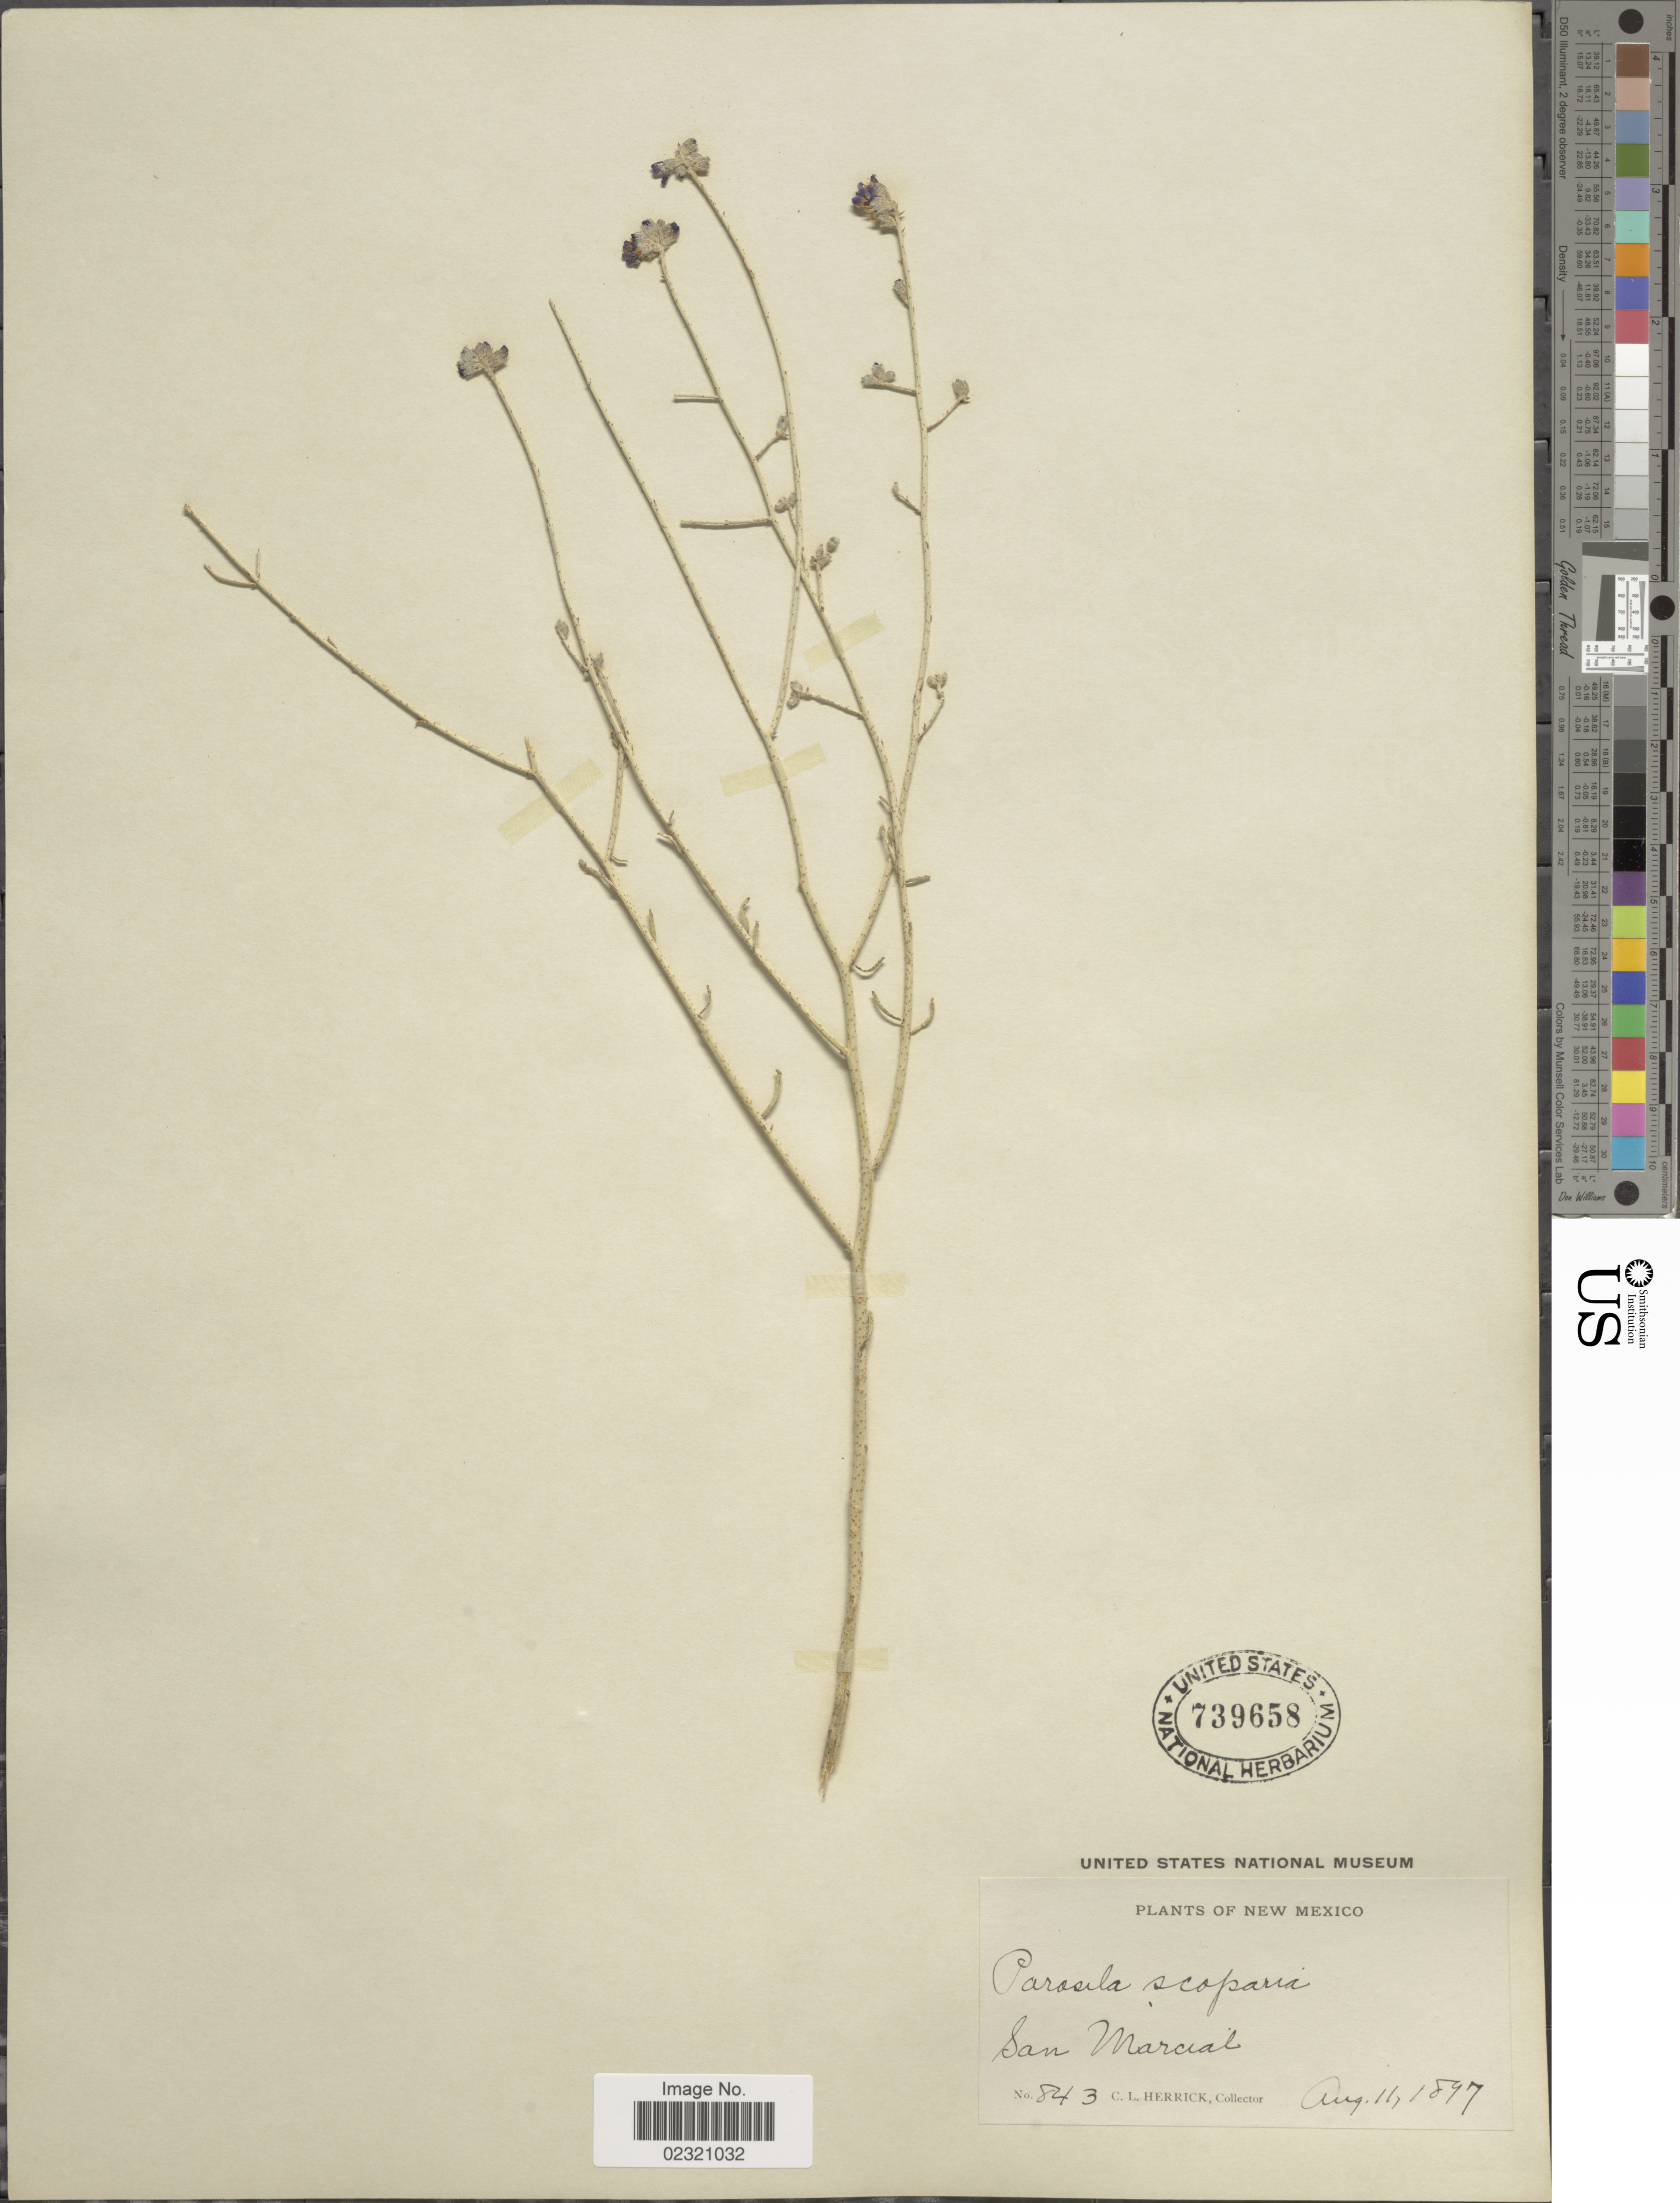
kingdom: Plantae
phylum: Tracheophyta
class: Magnoliopsida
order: Fabales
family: Fabaceae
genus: Psorothamnus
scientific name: Psorothamnus scoparius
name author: (A. Gray) Rydb.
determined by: Strong, M. T., (US), Smithsonian Institution - National Museum of Natural History (UNITED STATES)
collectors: C. Herrick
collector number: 843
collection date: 1897-08-11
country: United States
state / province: New Mexico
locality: San Marcial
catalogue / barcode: US 739658